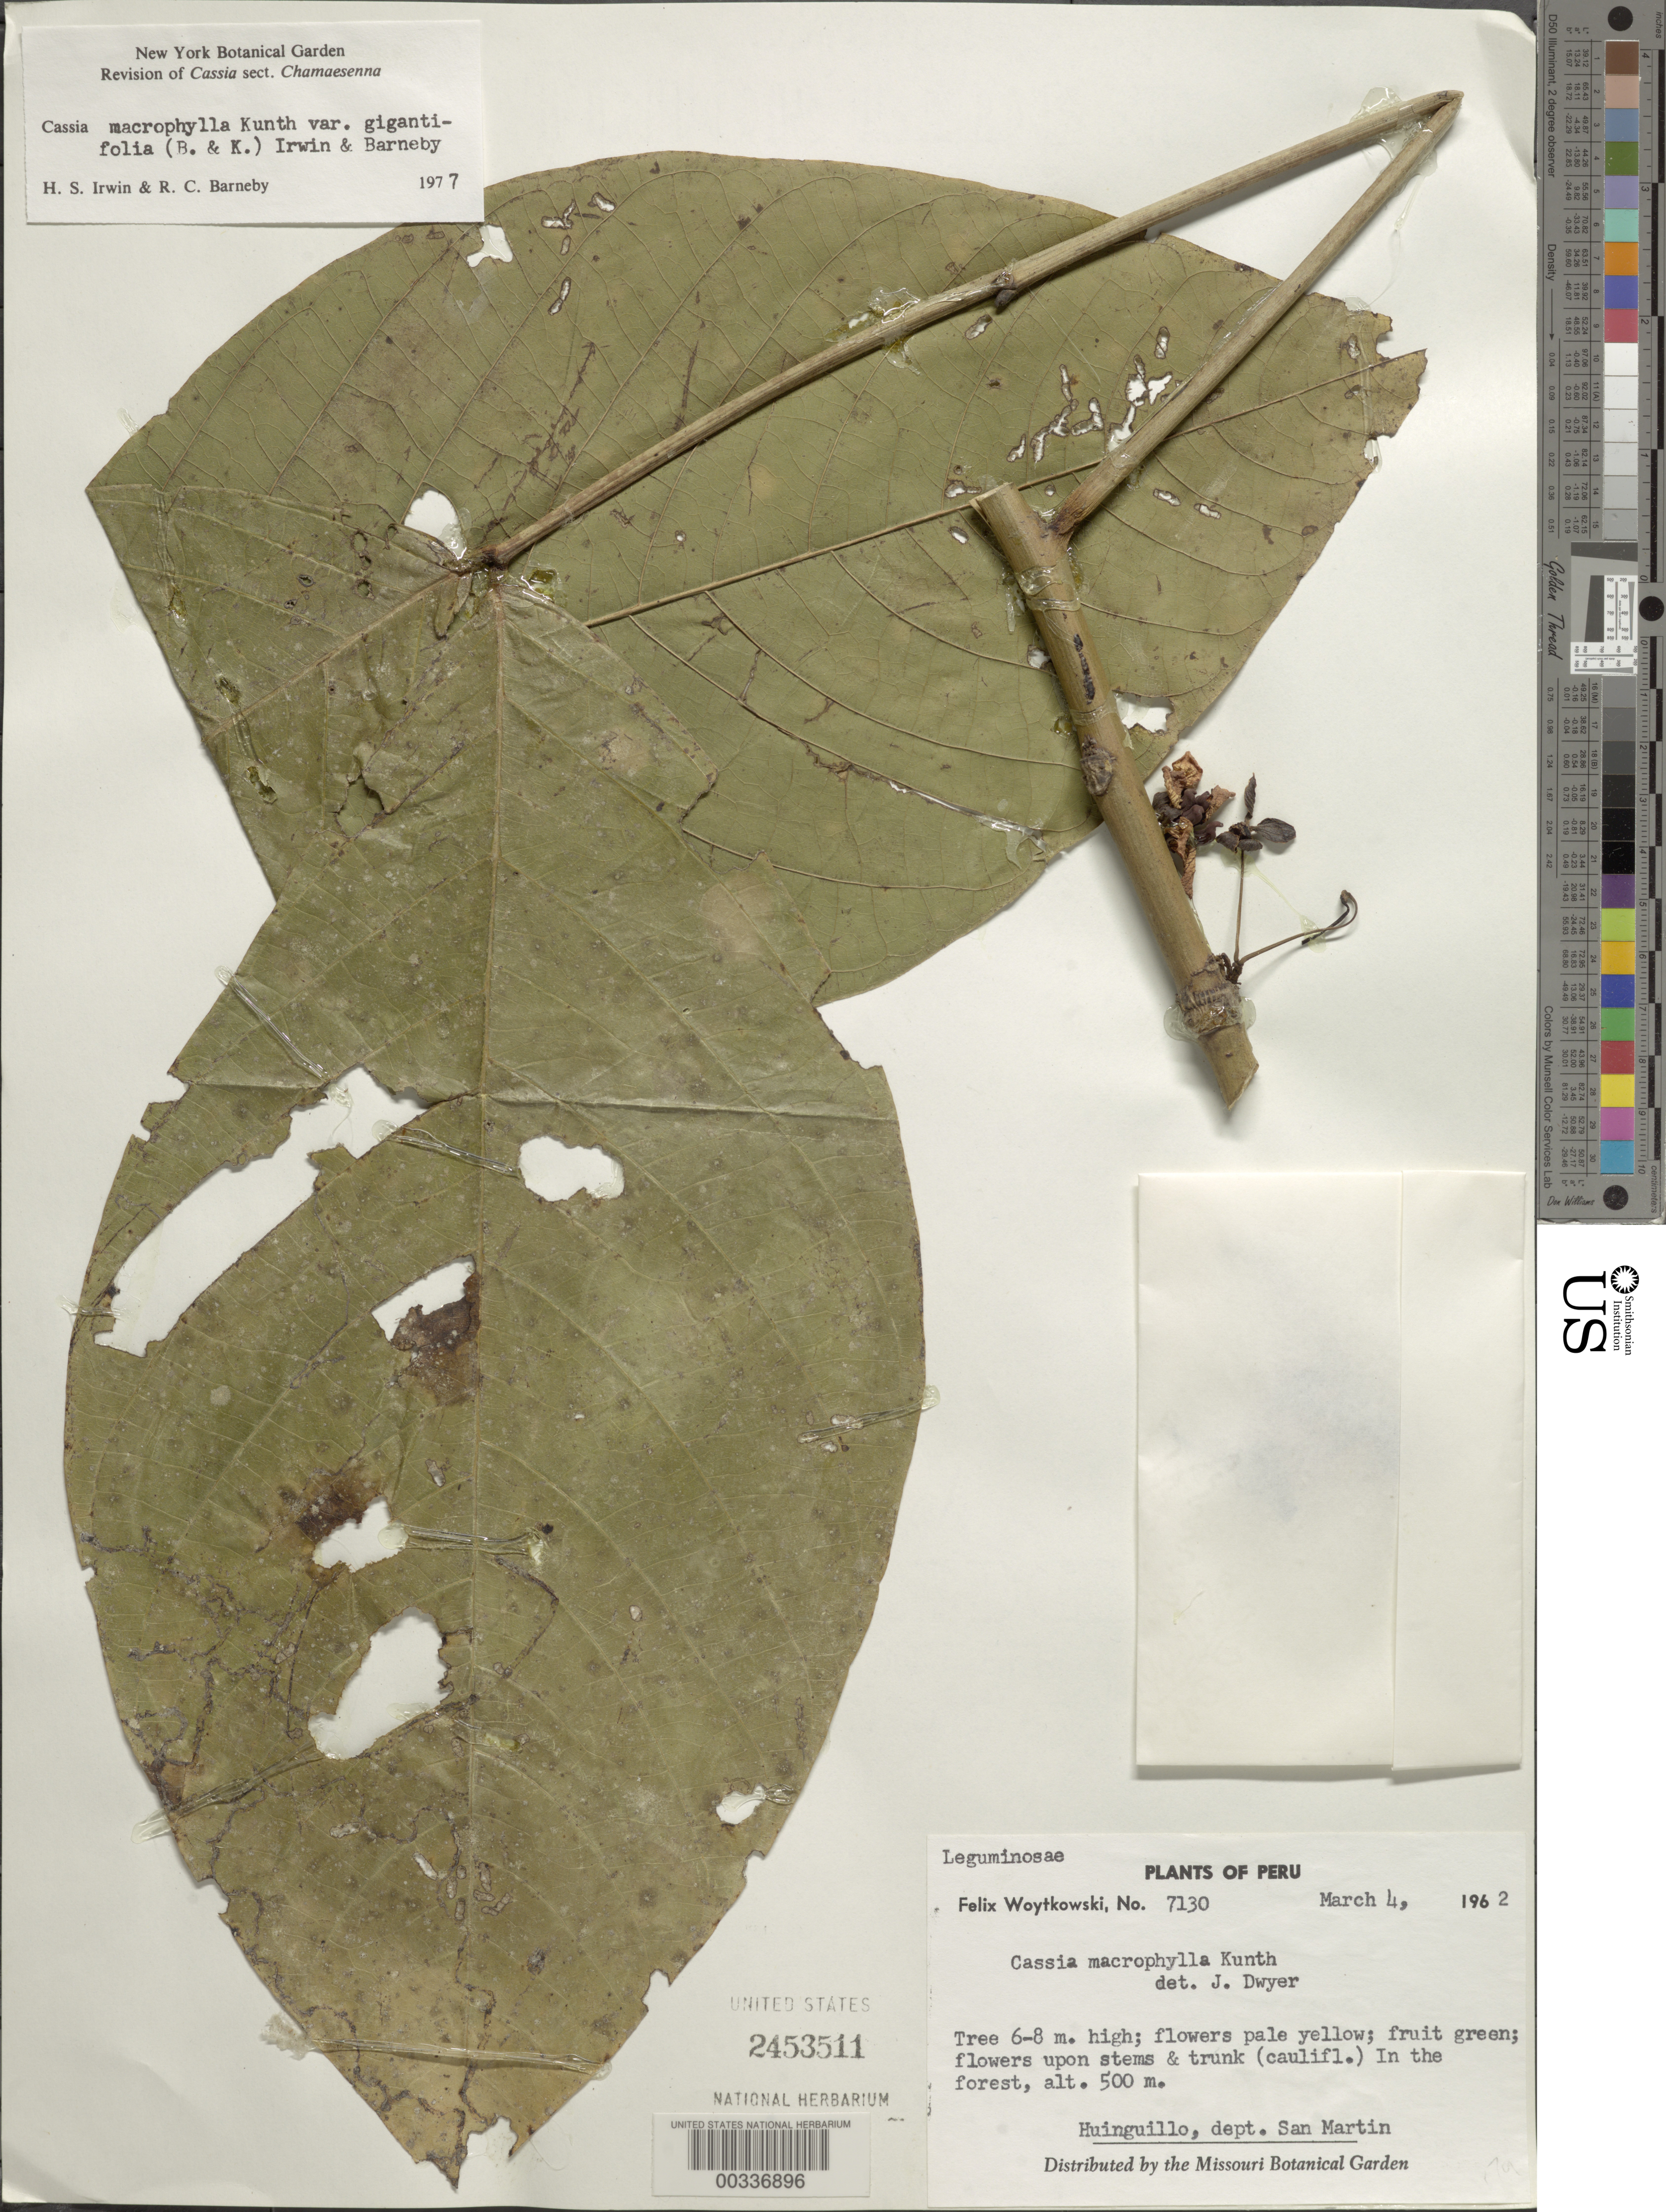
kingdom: Plantae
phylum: Tracheophyta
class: Magnoliopsida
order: Fabales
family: Fabaceae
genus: Senna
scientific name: Senna macrophylla var. gigantifolia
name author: (Britton & Killip) H.S. Irwin & Barneby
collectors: F. Woytkowski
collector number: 7130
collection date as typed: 04 Mar 1962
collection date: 1962-03-04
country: Peru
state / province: San Martín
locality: Huinguillo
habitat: In forest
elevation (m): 500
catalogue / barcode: US 2453511